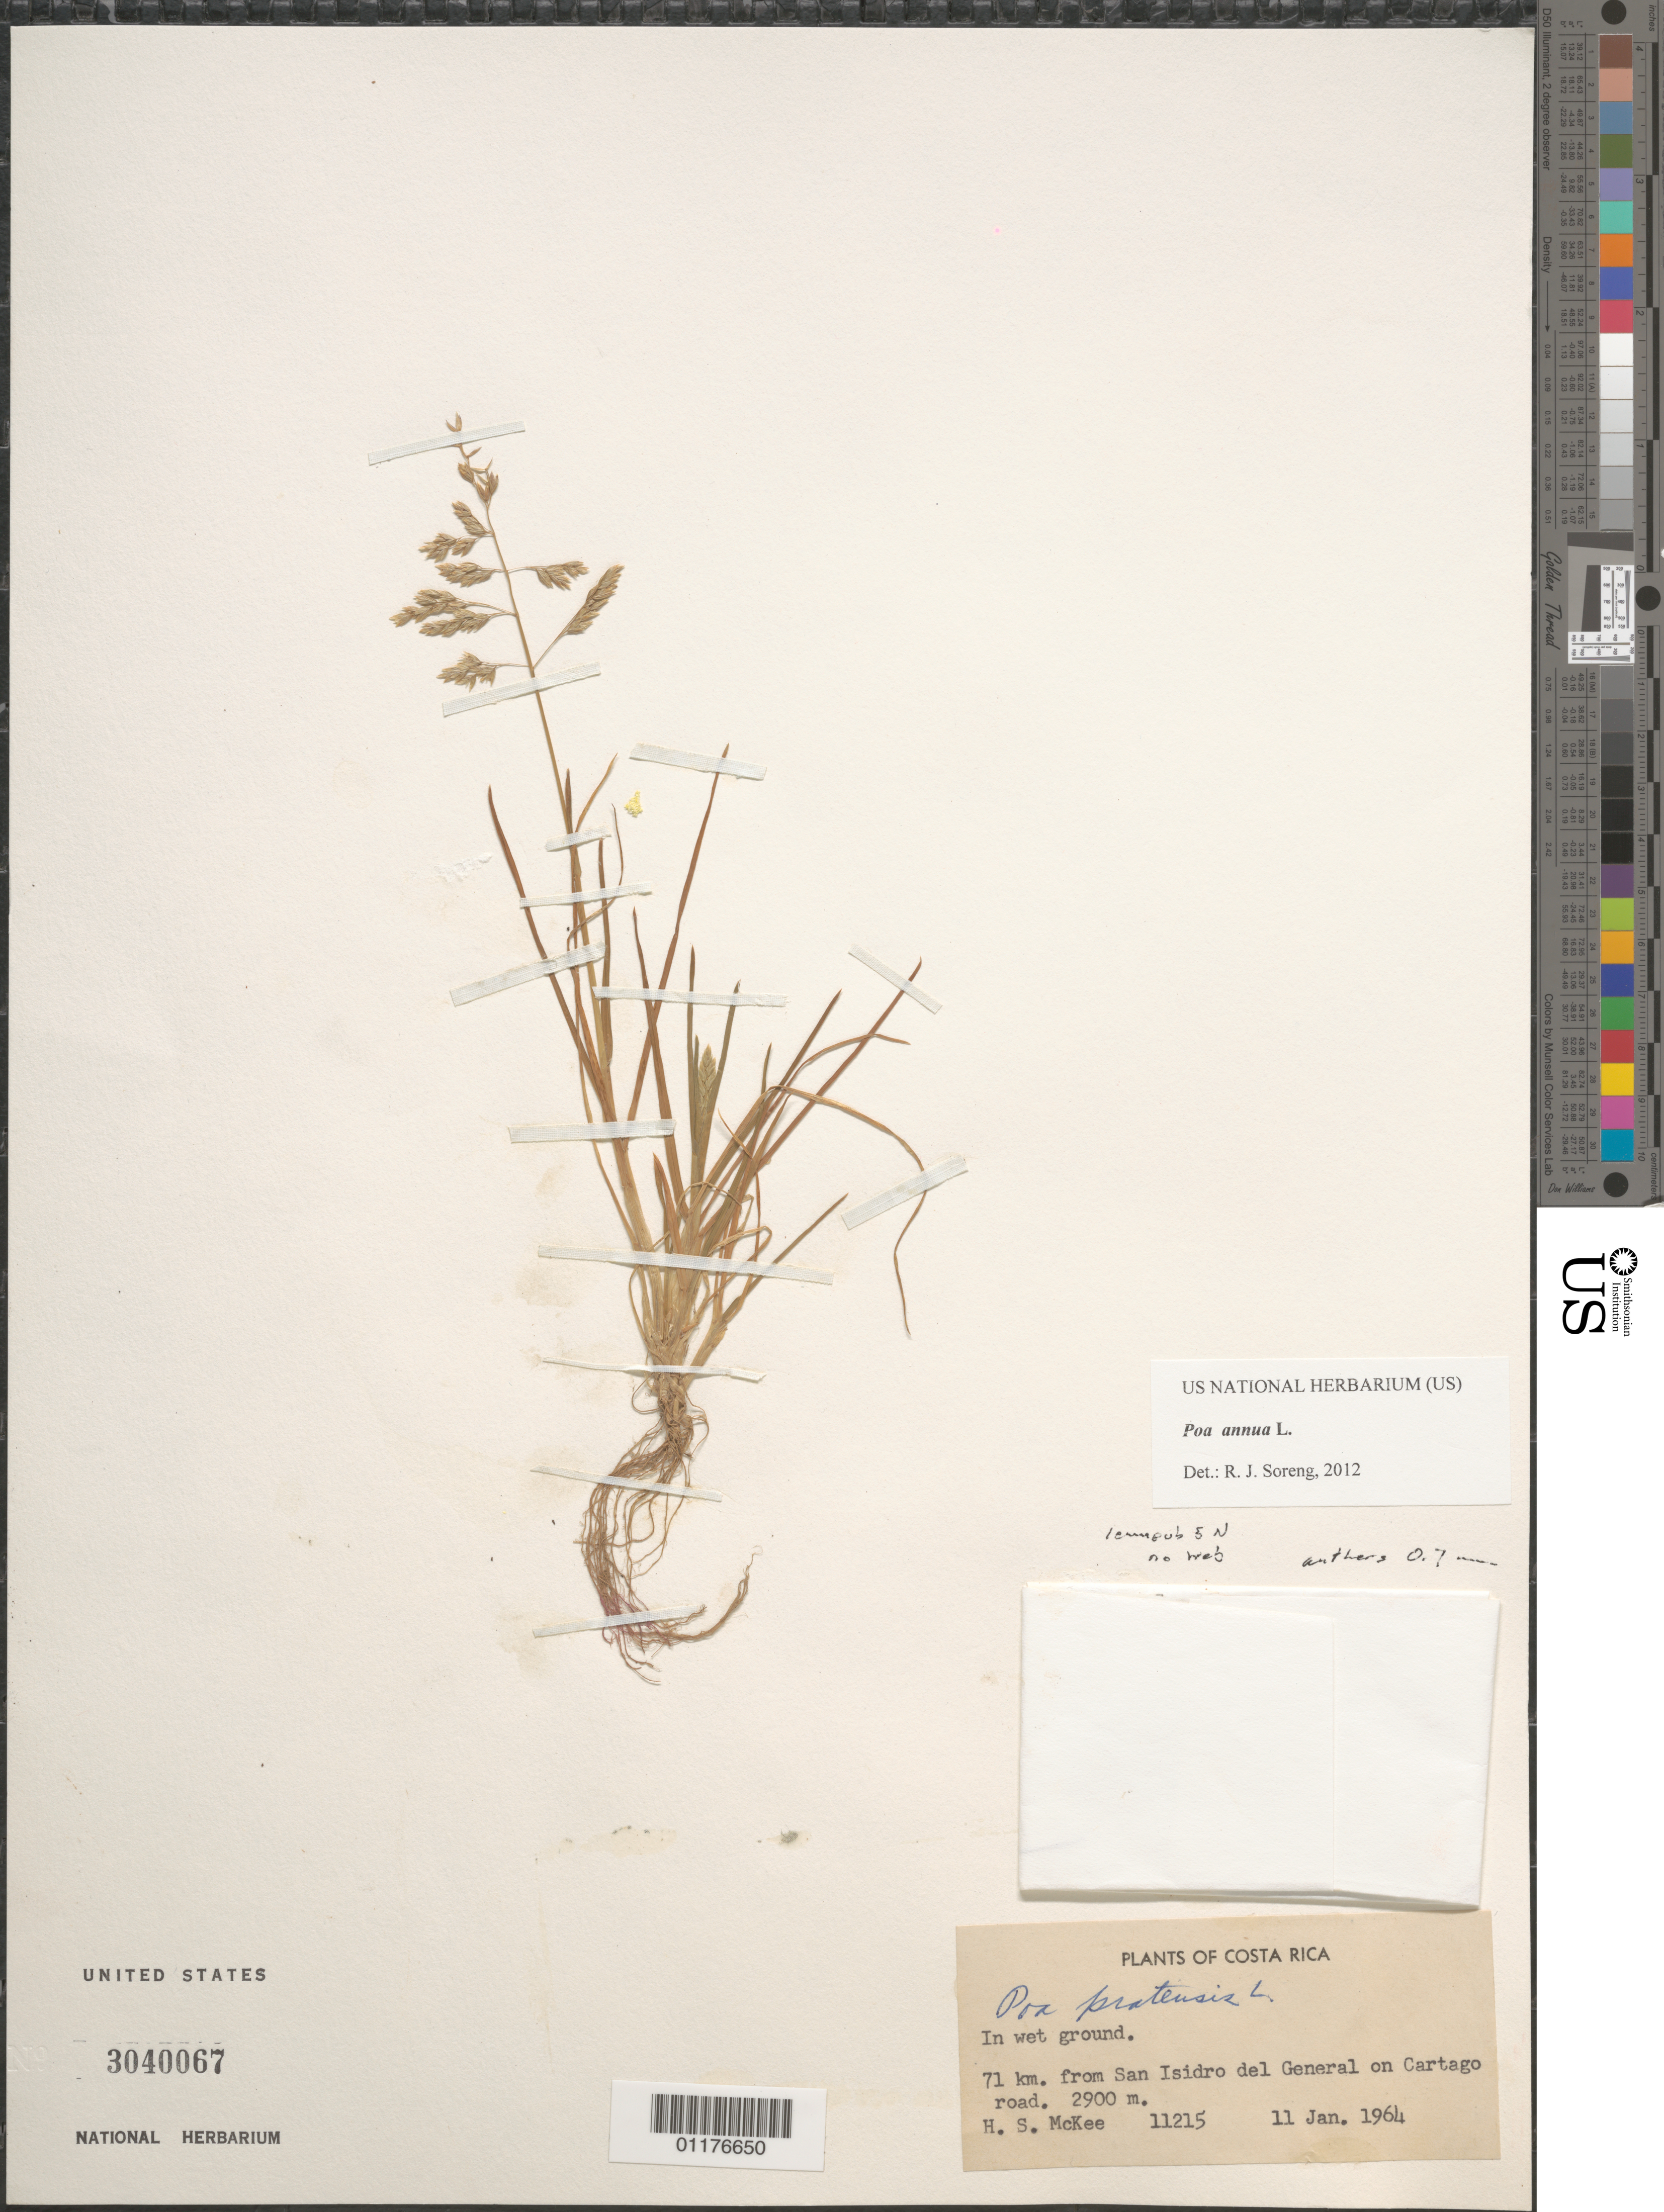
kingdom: Plantae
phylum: Tracheophyta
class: Liliopsida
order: Poales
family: Poaceae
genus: Poa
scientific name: Poa annua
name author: L.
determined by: Soreng, Robert J., Research Associate (BOT), Smithsonian Institution - National Museum of Natural History (UNITED STATES)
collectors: H. S. McKee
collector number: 11215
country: Costa Rica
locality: San Isidro del General on Cartago road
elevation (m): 2900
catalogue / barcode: US 3040067